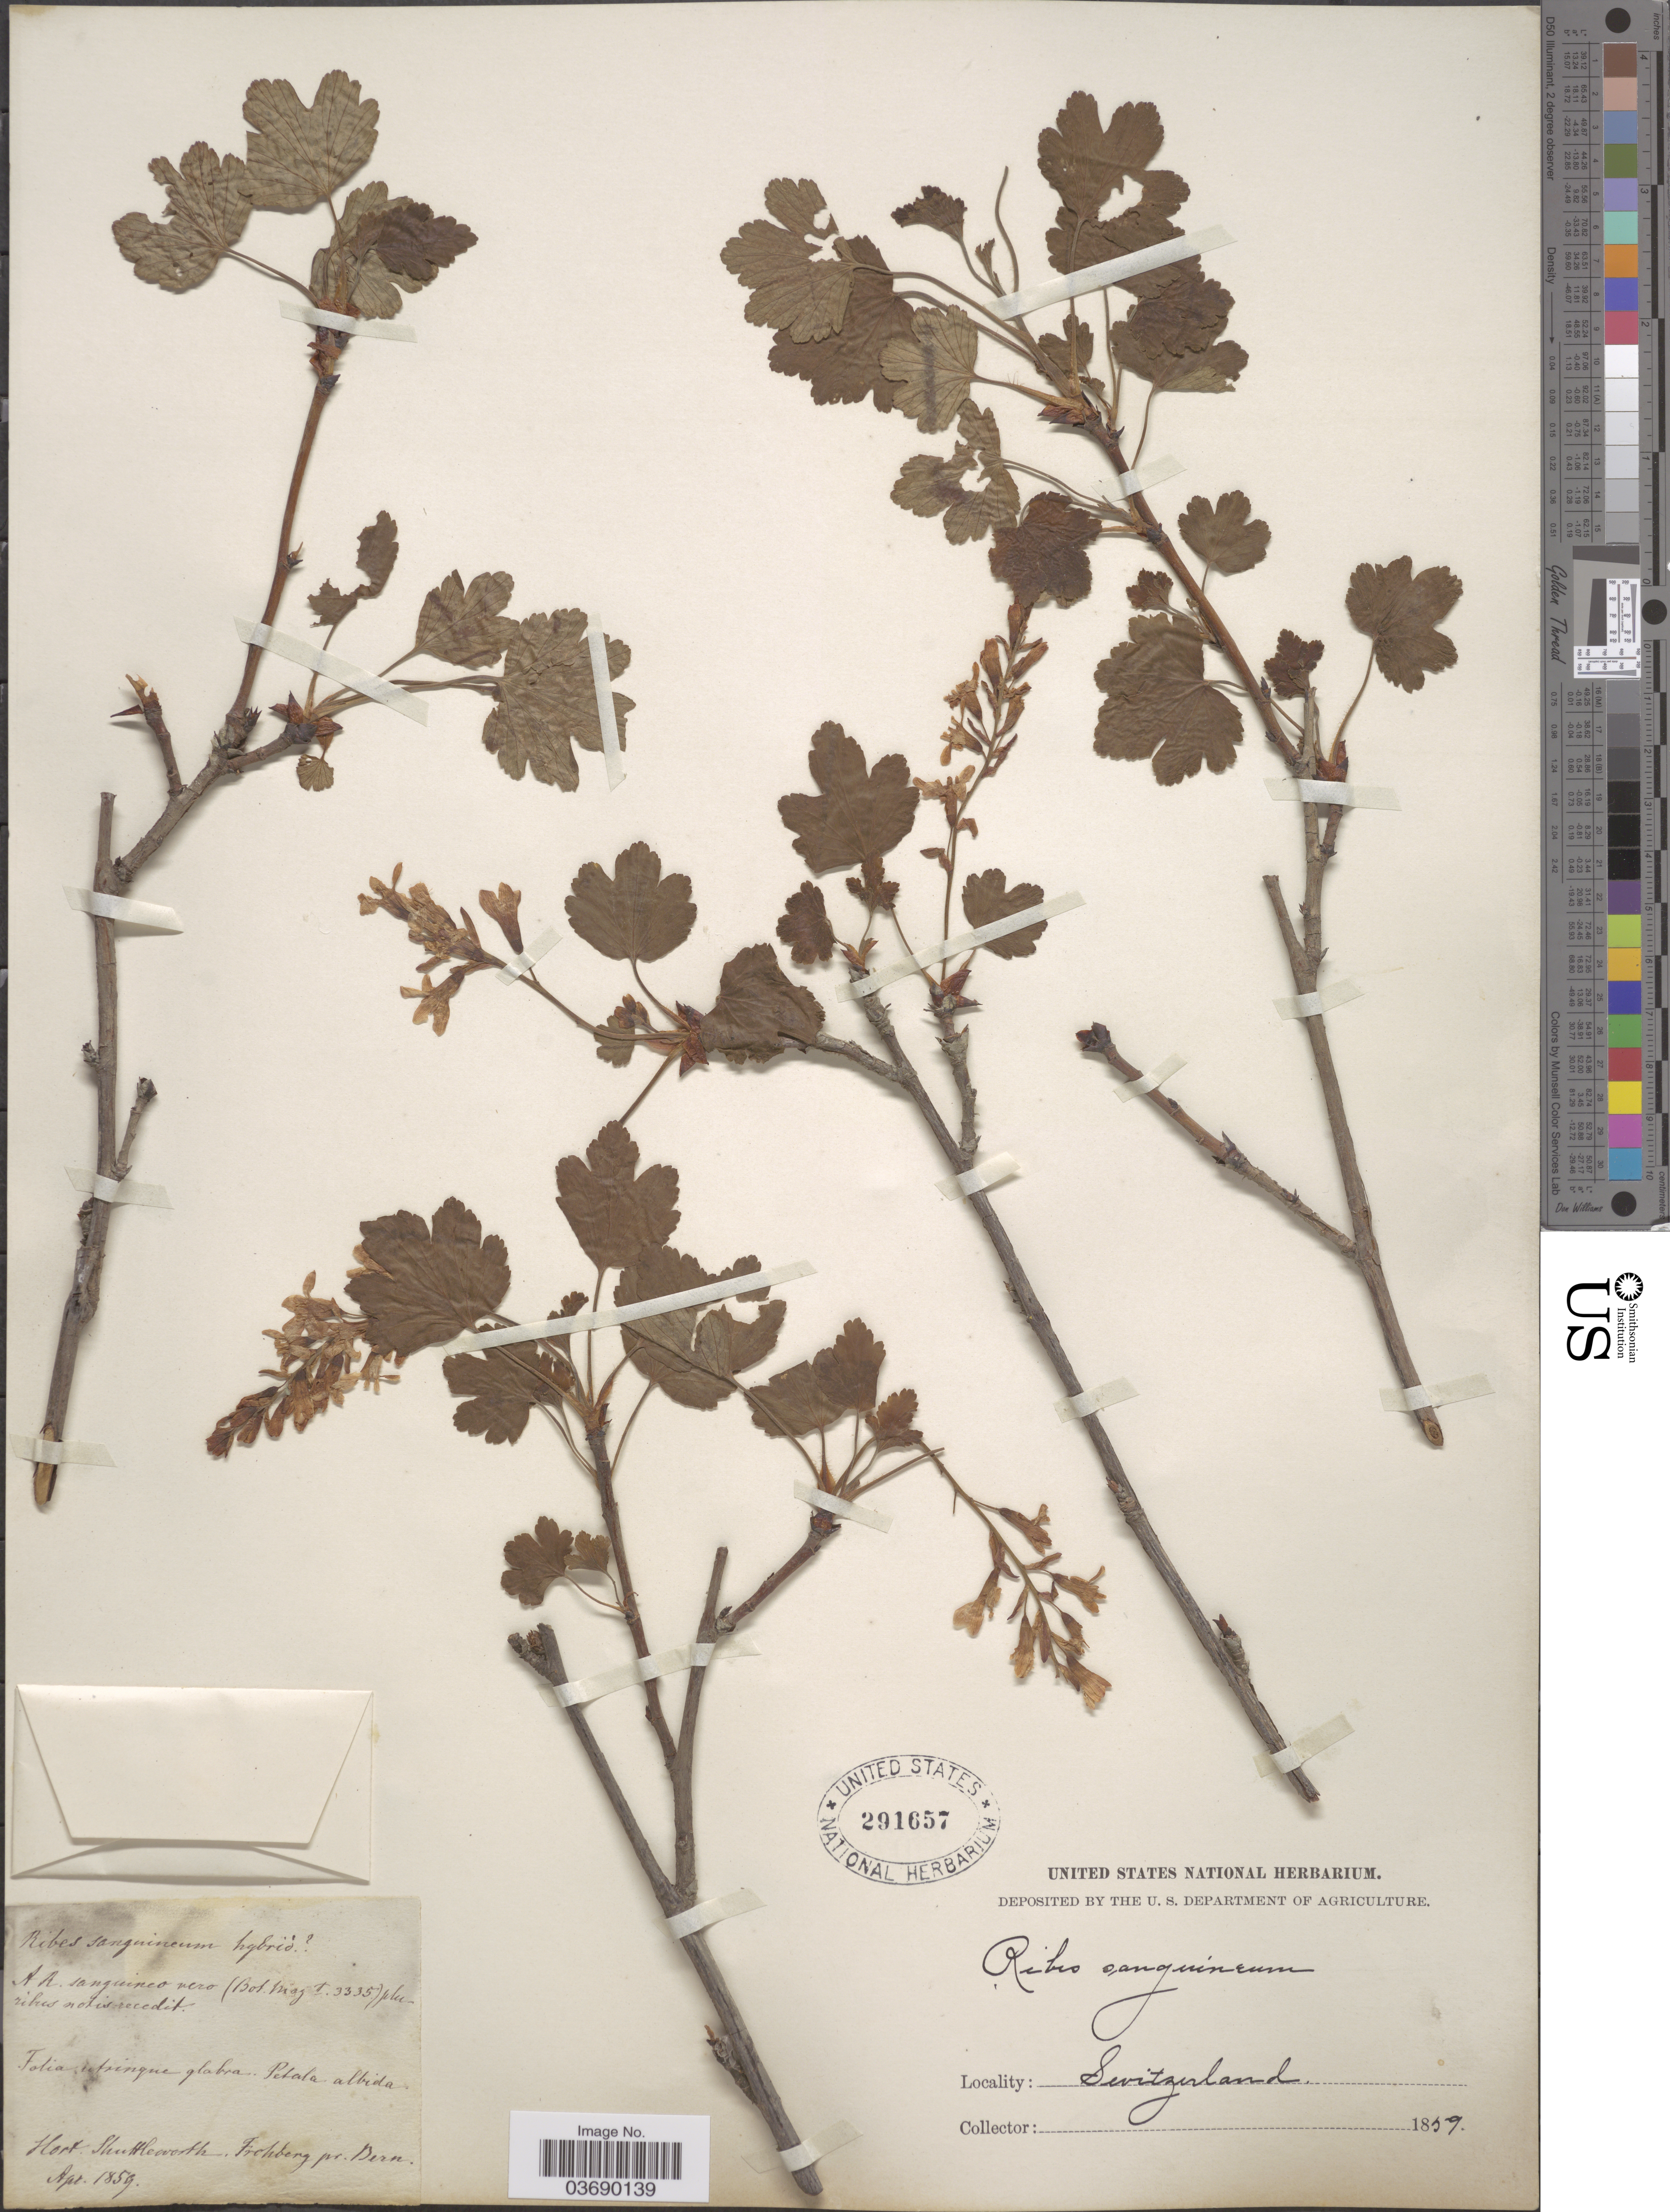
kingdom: Plantae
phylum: Tracheophyta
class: Magnoliopsida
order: Saxifragales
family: Grossulariaceae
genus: Ribes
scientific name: Ribes rubrum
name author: L.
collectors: Ex herb. Shuttleworth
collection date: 1859-04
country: Switzerland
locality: Pr. Bern.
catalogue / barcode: US 291657